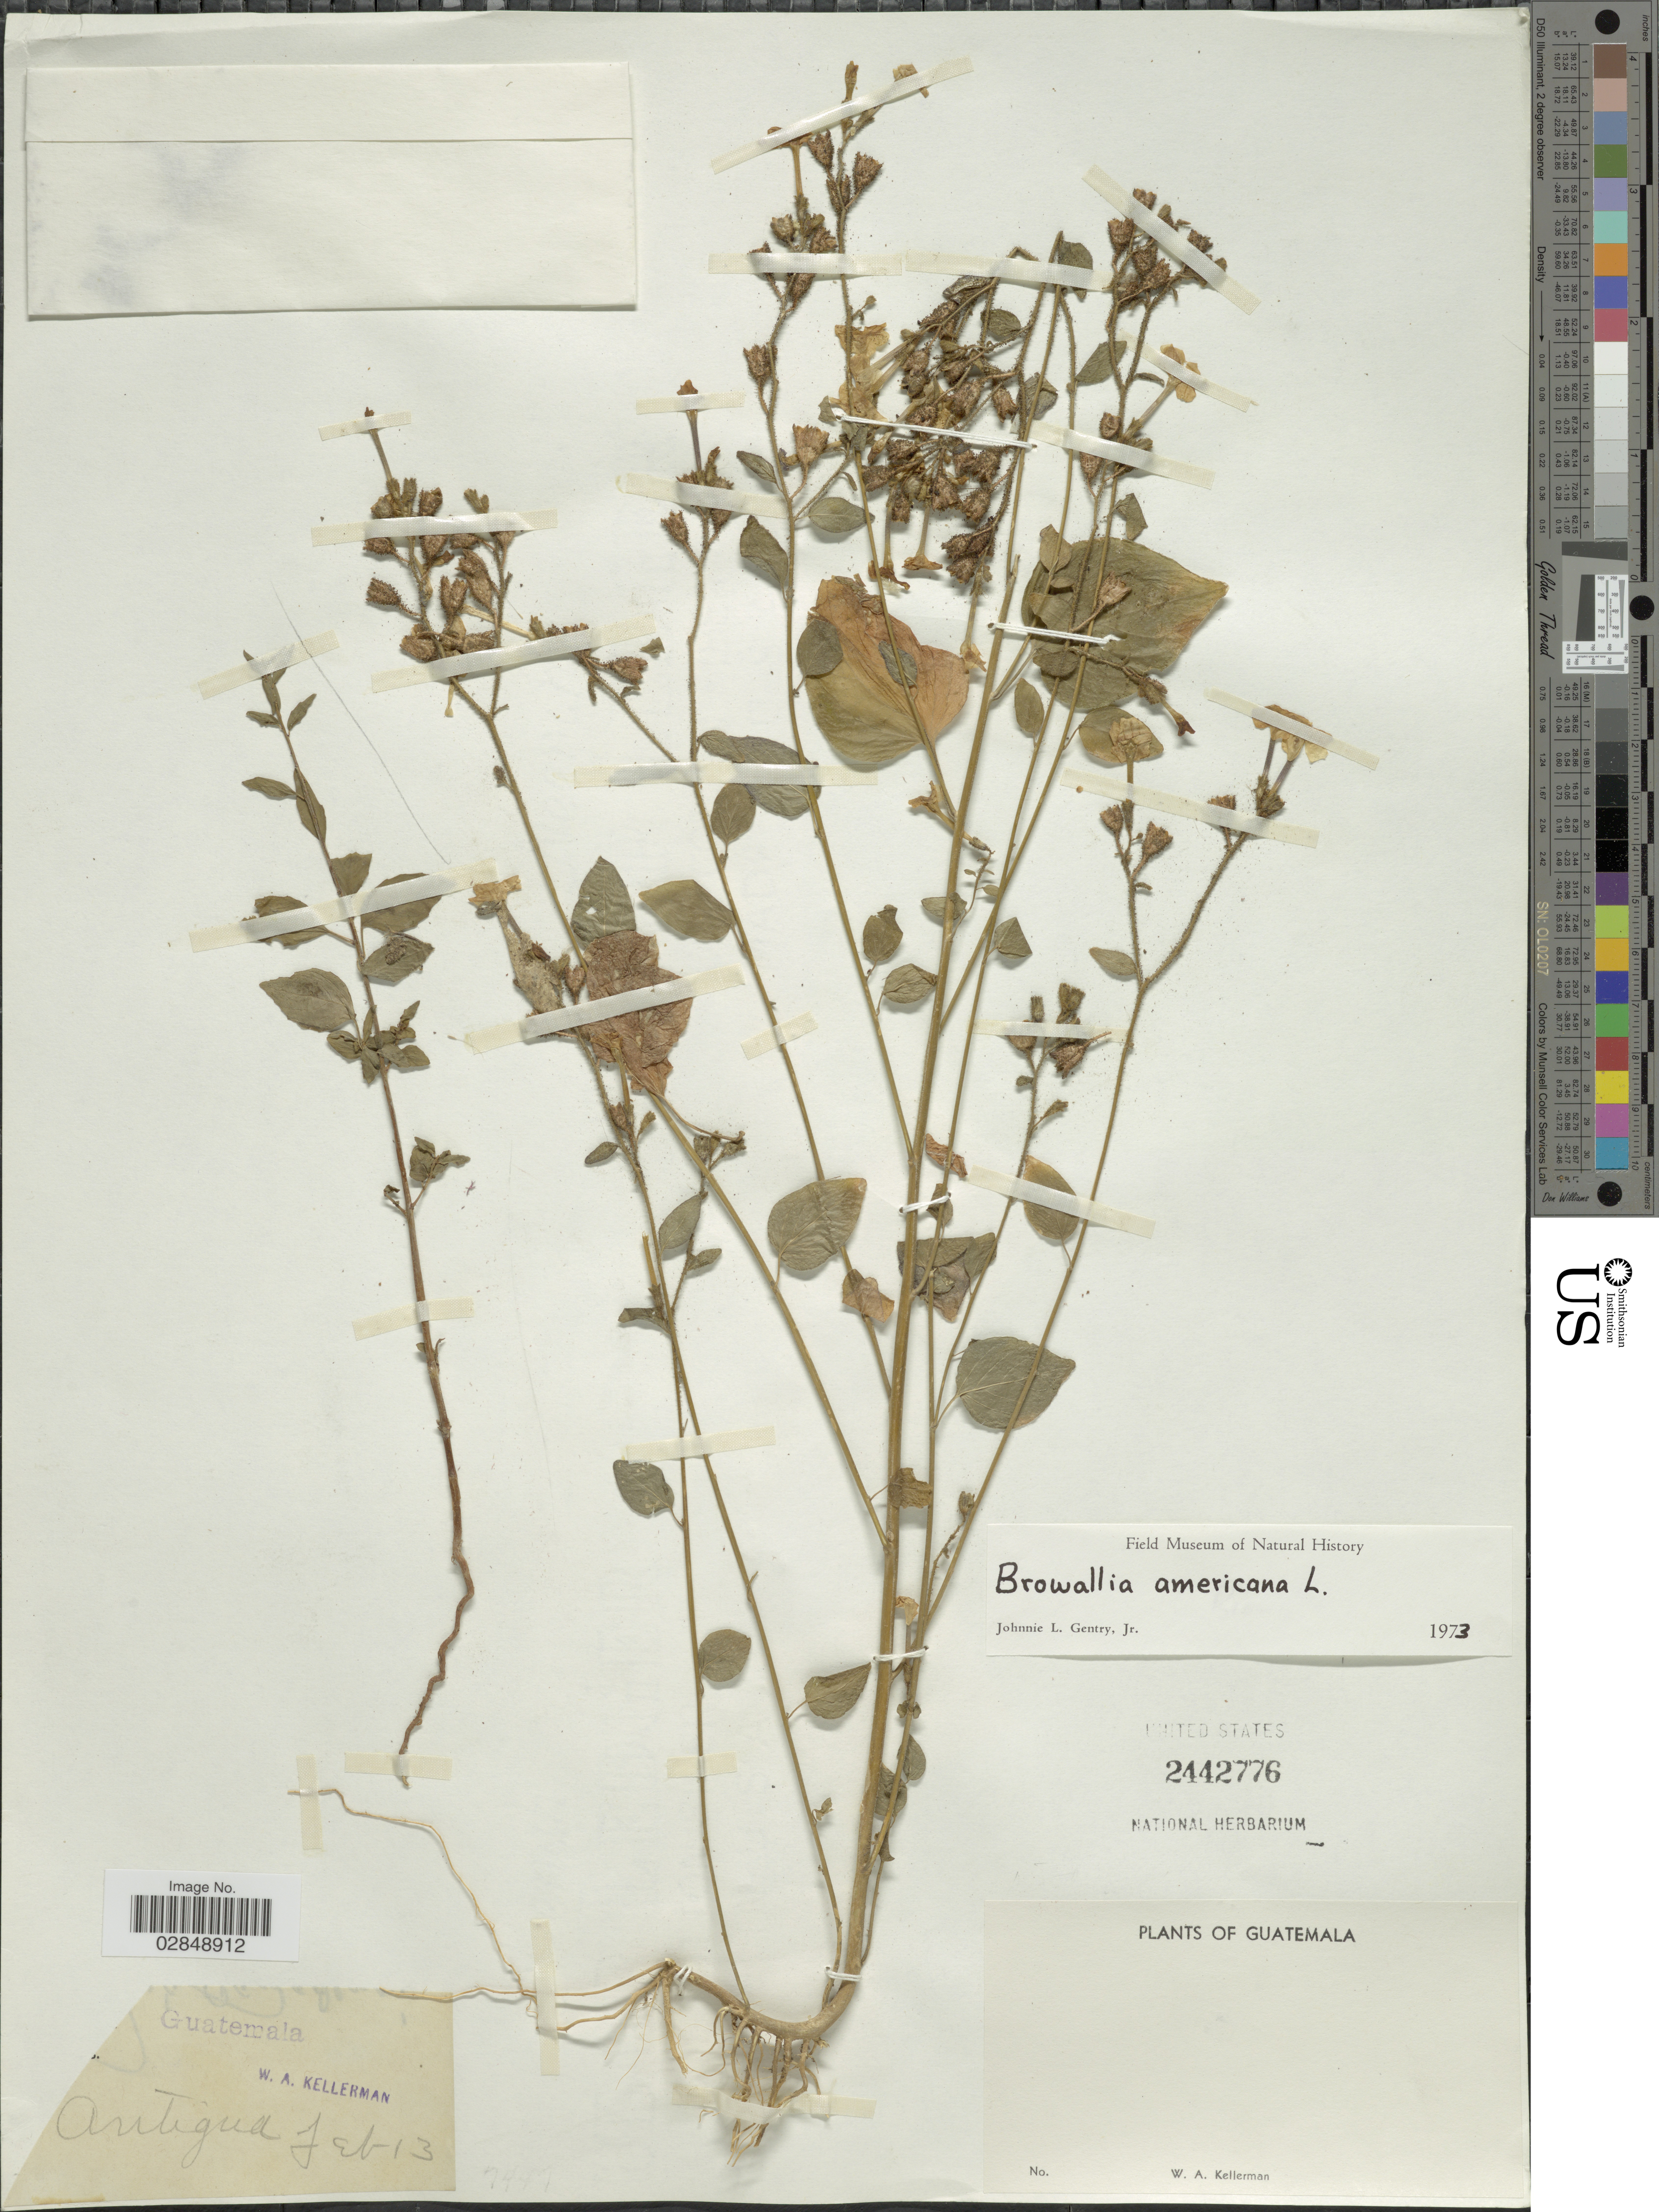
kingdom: Plantae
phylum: Tracheophyta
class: Magnoliopsida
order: Solanales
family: Solanaceae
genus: Browallia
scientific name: Browallia americana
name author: L.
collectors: W. Kellerman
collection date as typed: Transcribed d/m/y: /2/13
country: Guatemala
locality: Antigua.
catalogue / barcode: US 2442776